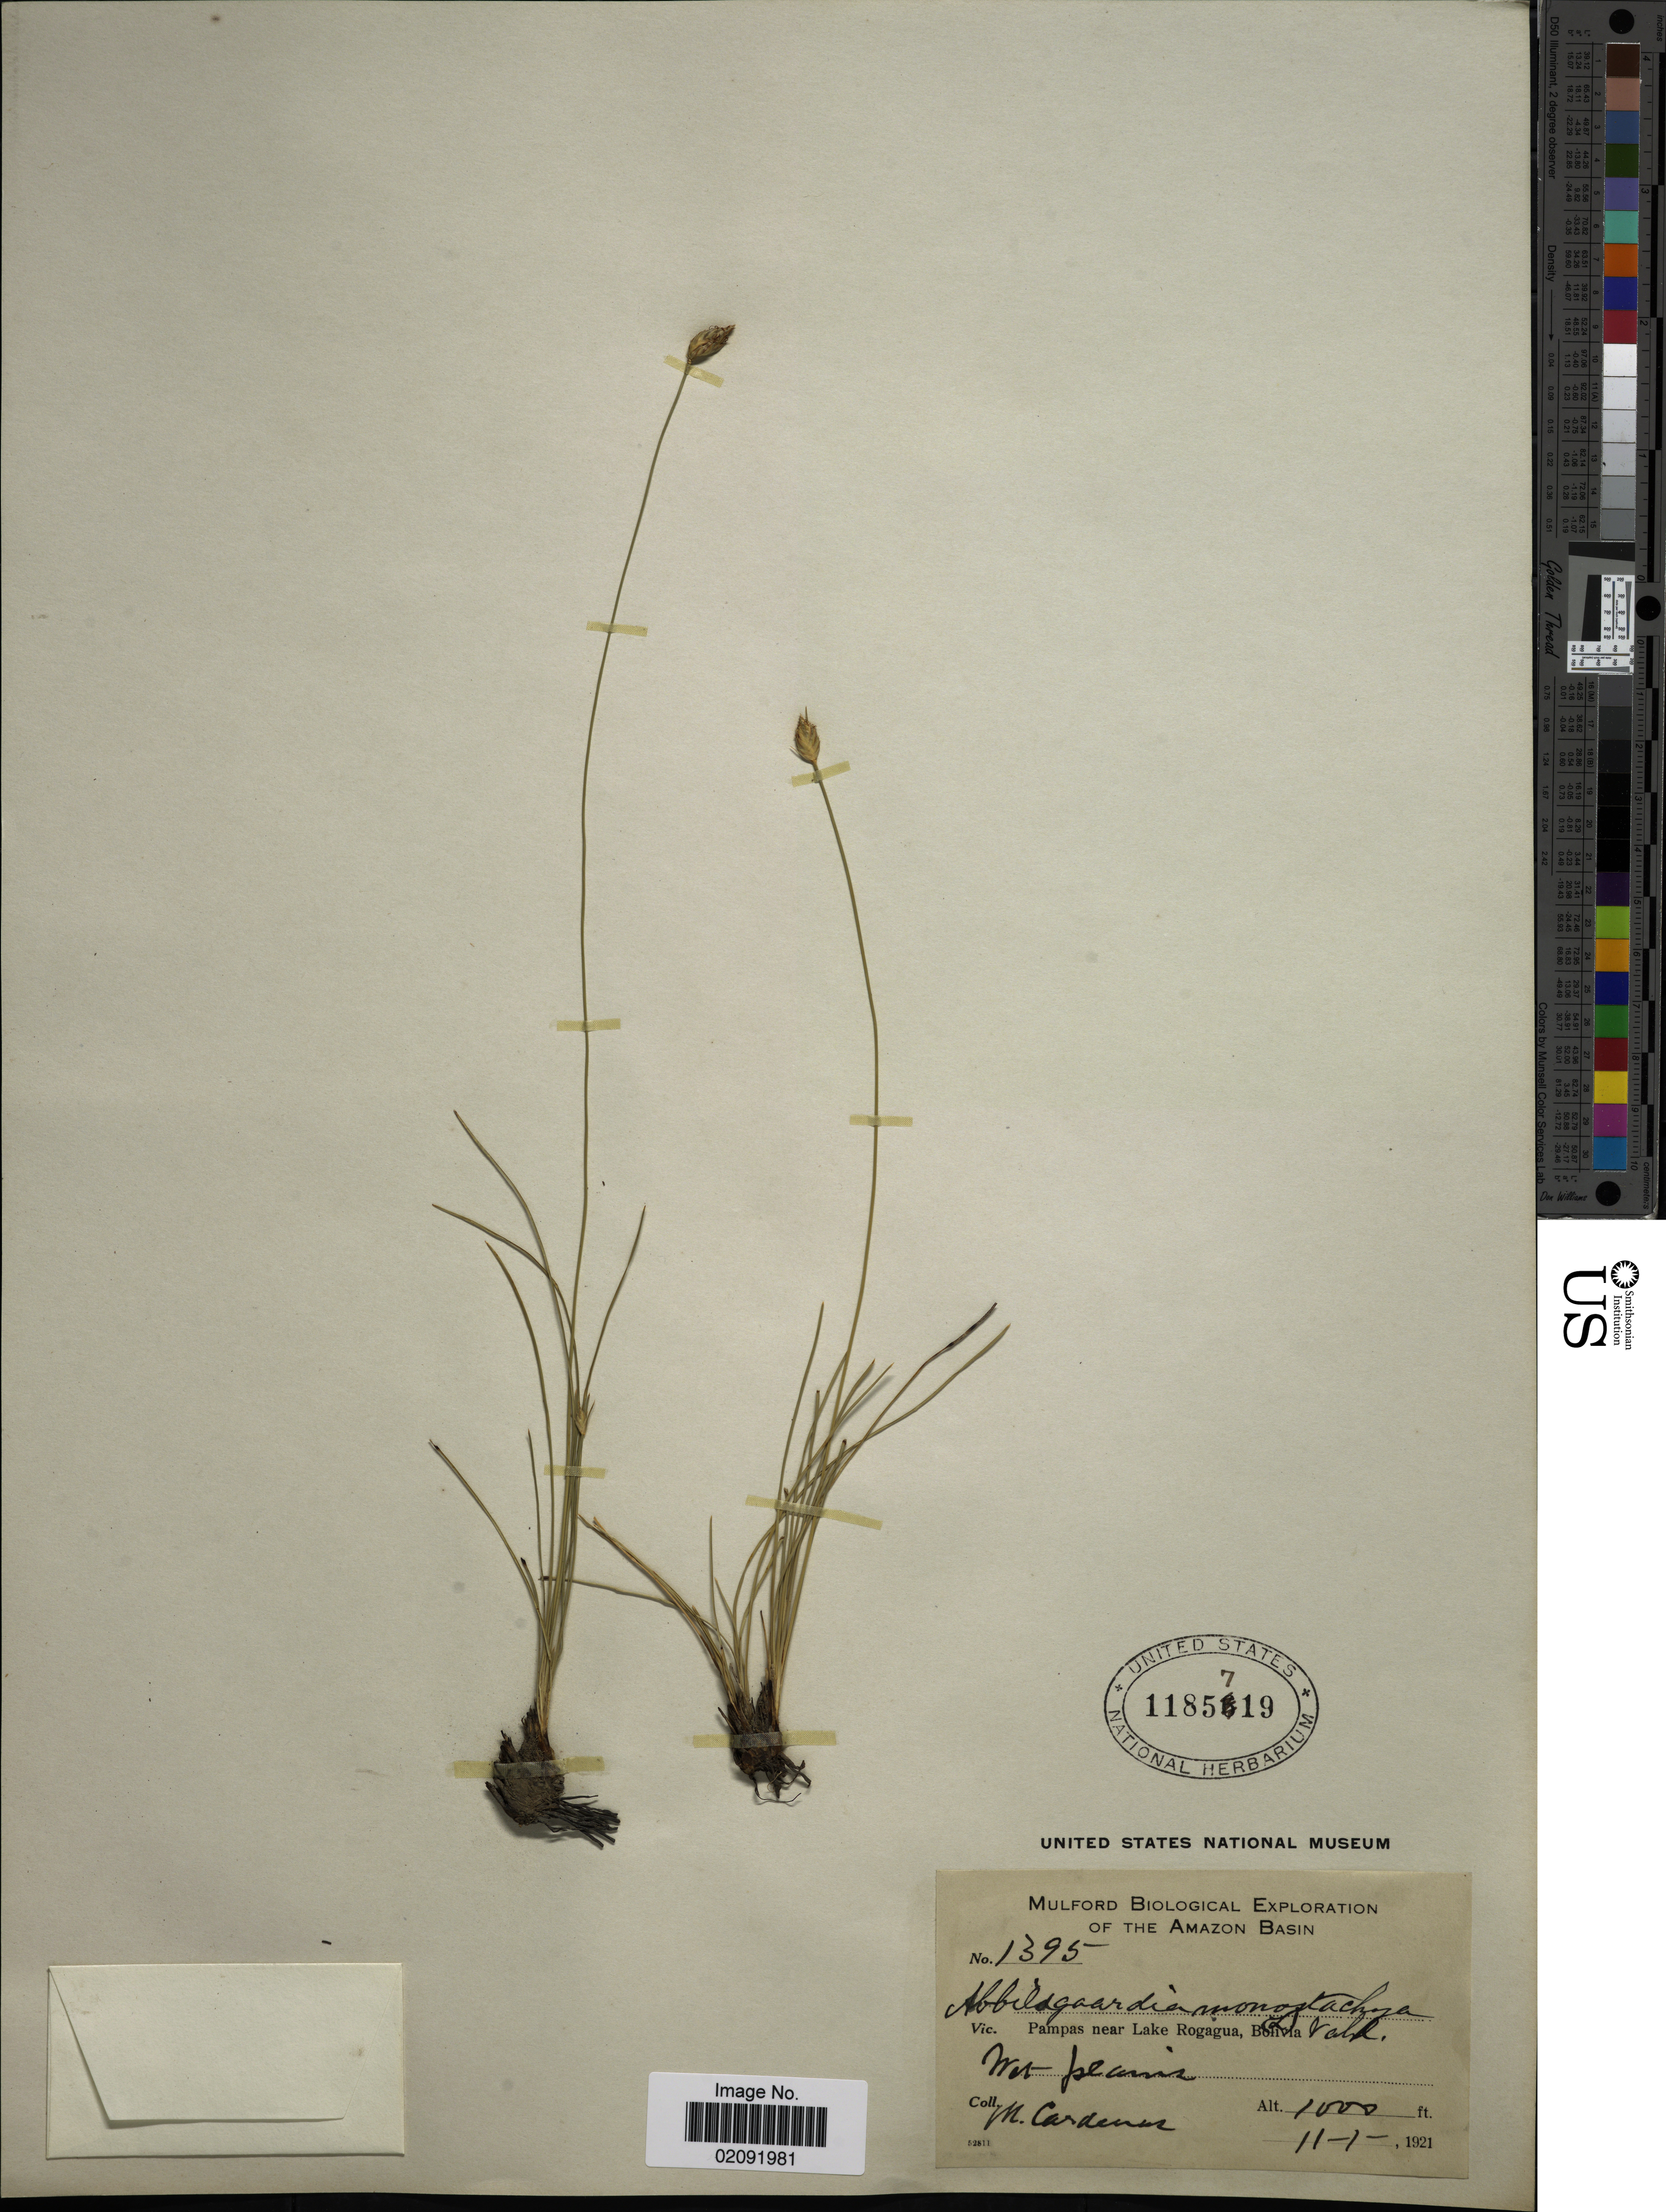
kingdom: Plantae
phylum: Tracheophyta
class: Liliopsida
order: Poales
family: Cyperaceae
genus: Abildgaardia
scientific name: Abildgaardia ovata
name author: (Burm. f.) Kral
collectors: M. Cárdenas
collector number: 1395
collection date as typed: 11-1-1921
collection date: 1921-11-01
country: Bolivia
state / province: Beni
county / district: José Ballivián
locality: Pampas near Lake Rogagua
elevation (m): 305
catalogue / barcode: US 1185719